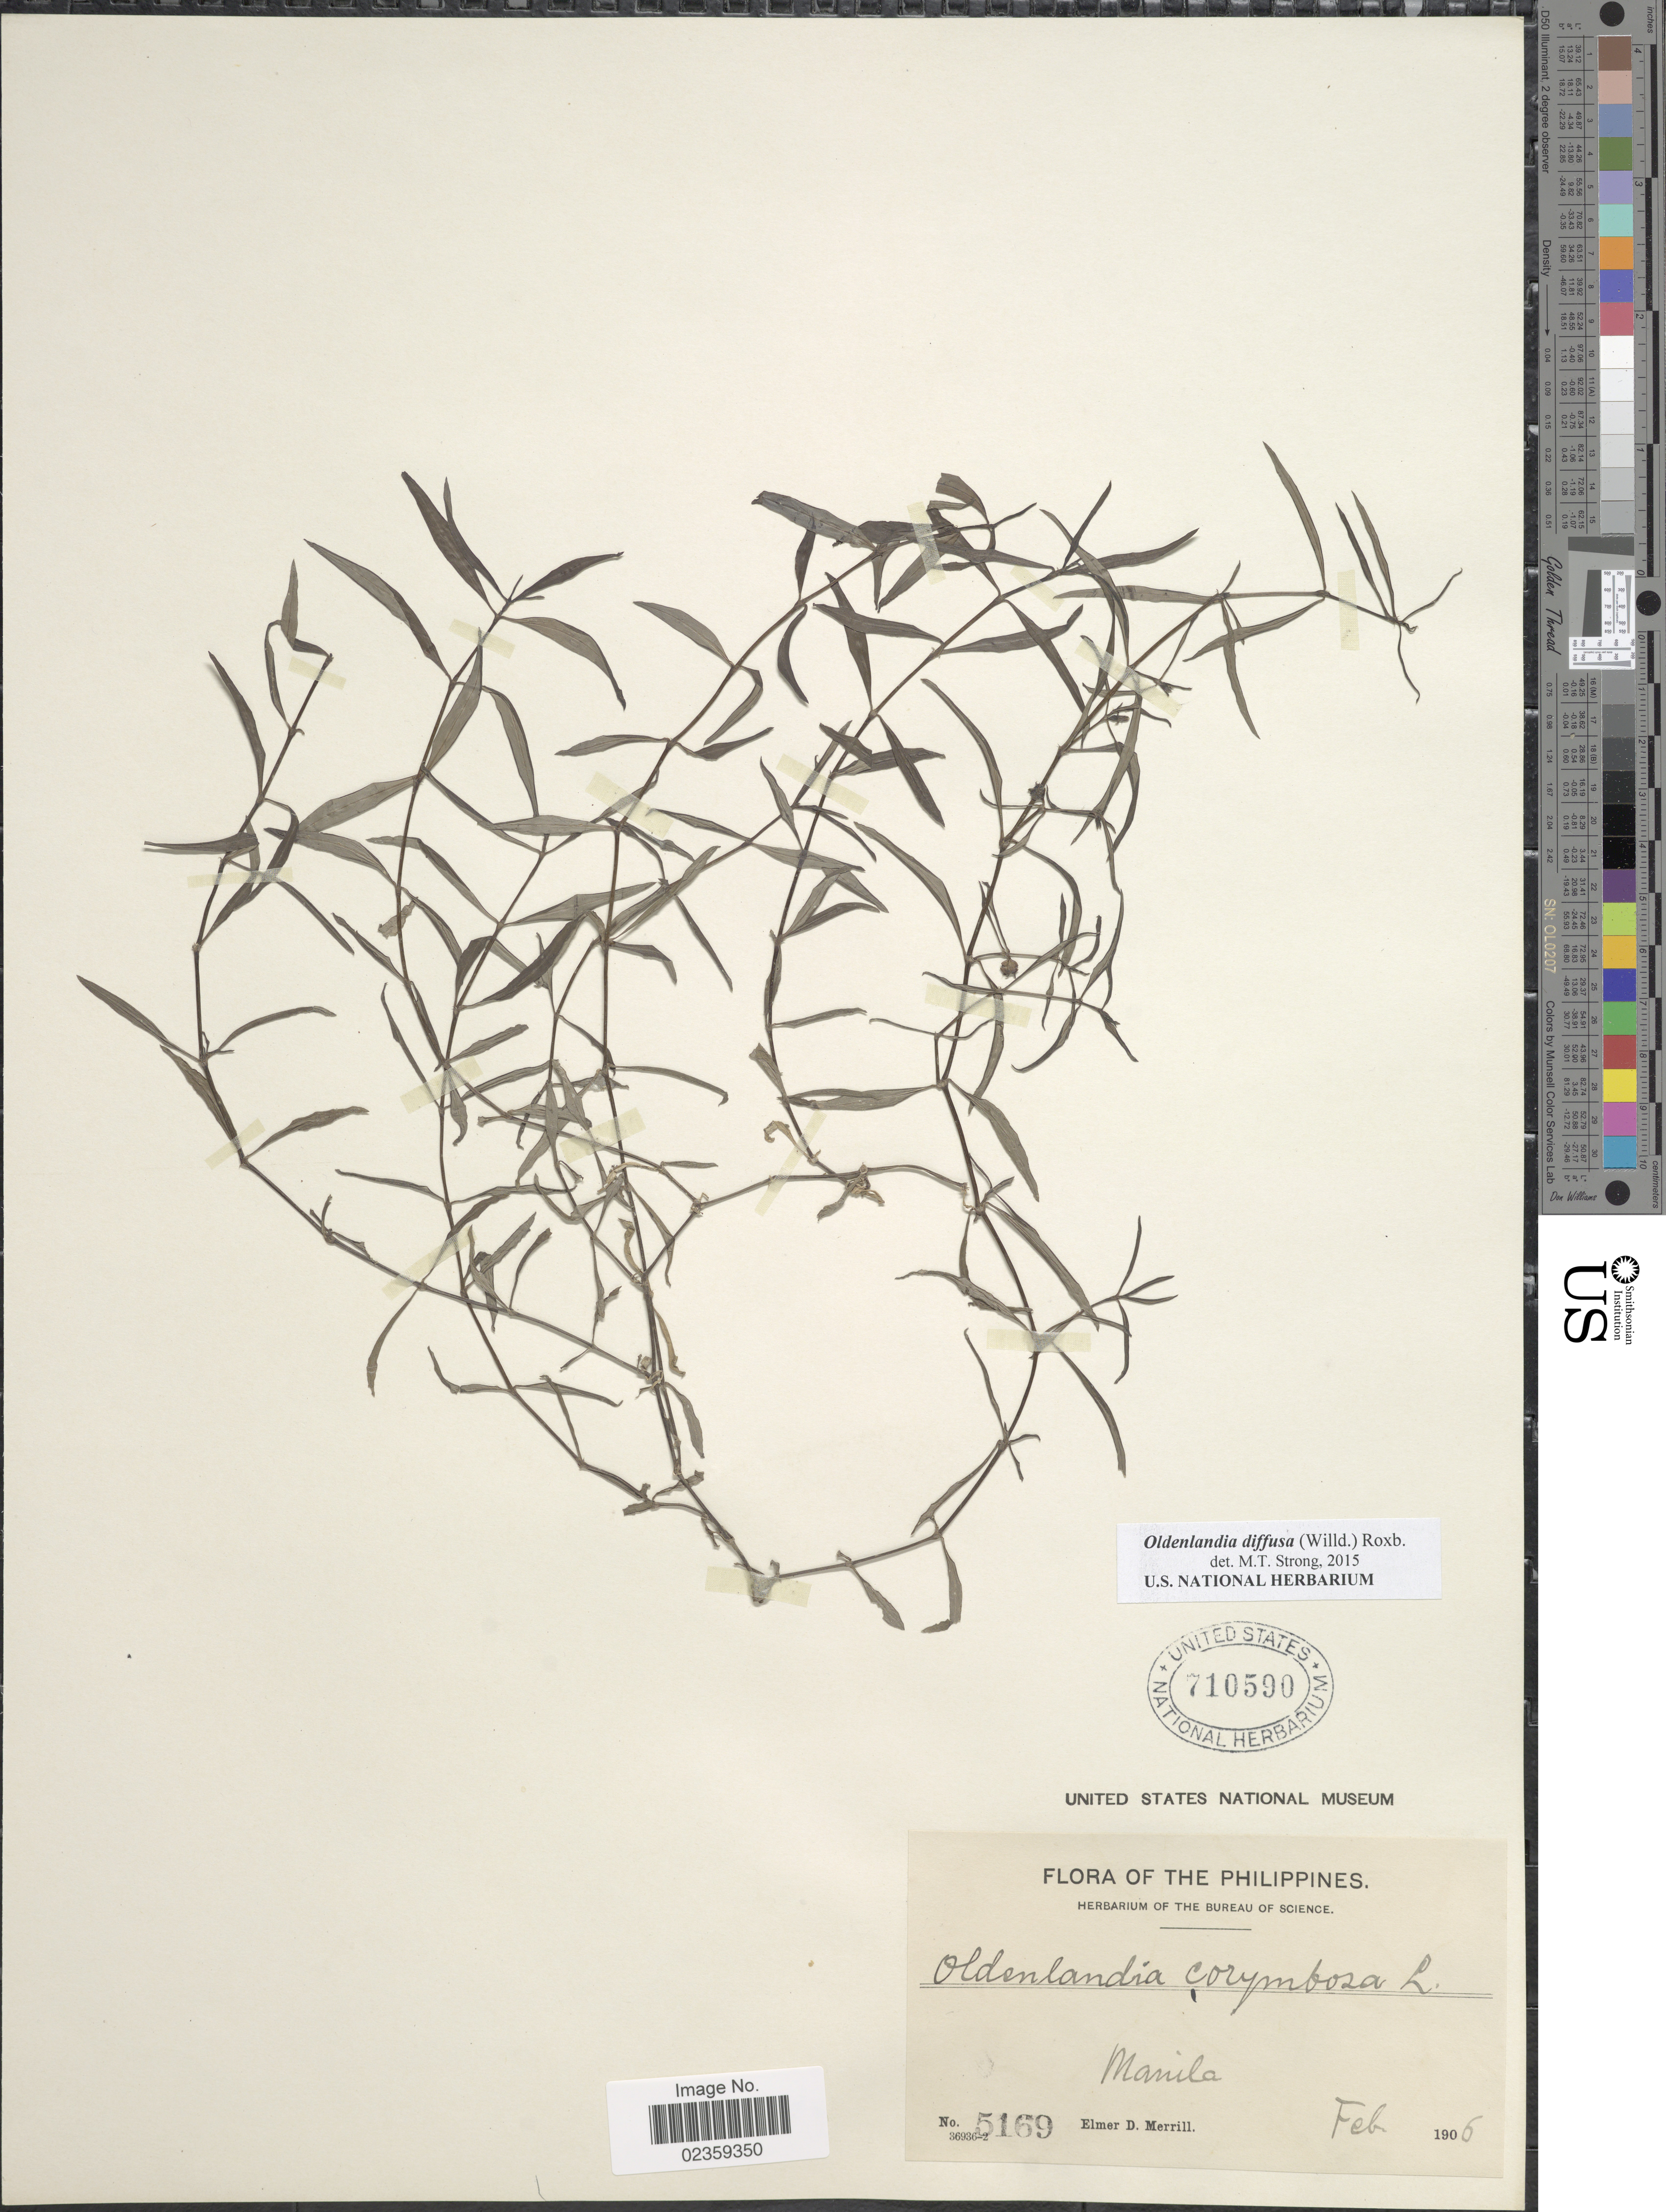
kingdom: Plantae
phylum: Tracheophyta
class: Magnoliopsida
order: Gentianales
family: Rubiaceae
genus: Oldenlandia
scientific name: Oldenlandia diffusa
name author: (Willd.) Roxb.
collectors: E. D. Merrill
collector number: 5169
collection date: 1906-02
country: Philippines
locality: Manila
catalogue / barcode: US 710590